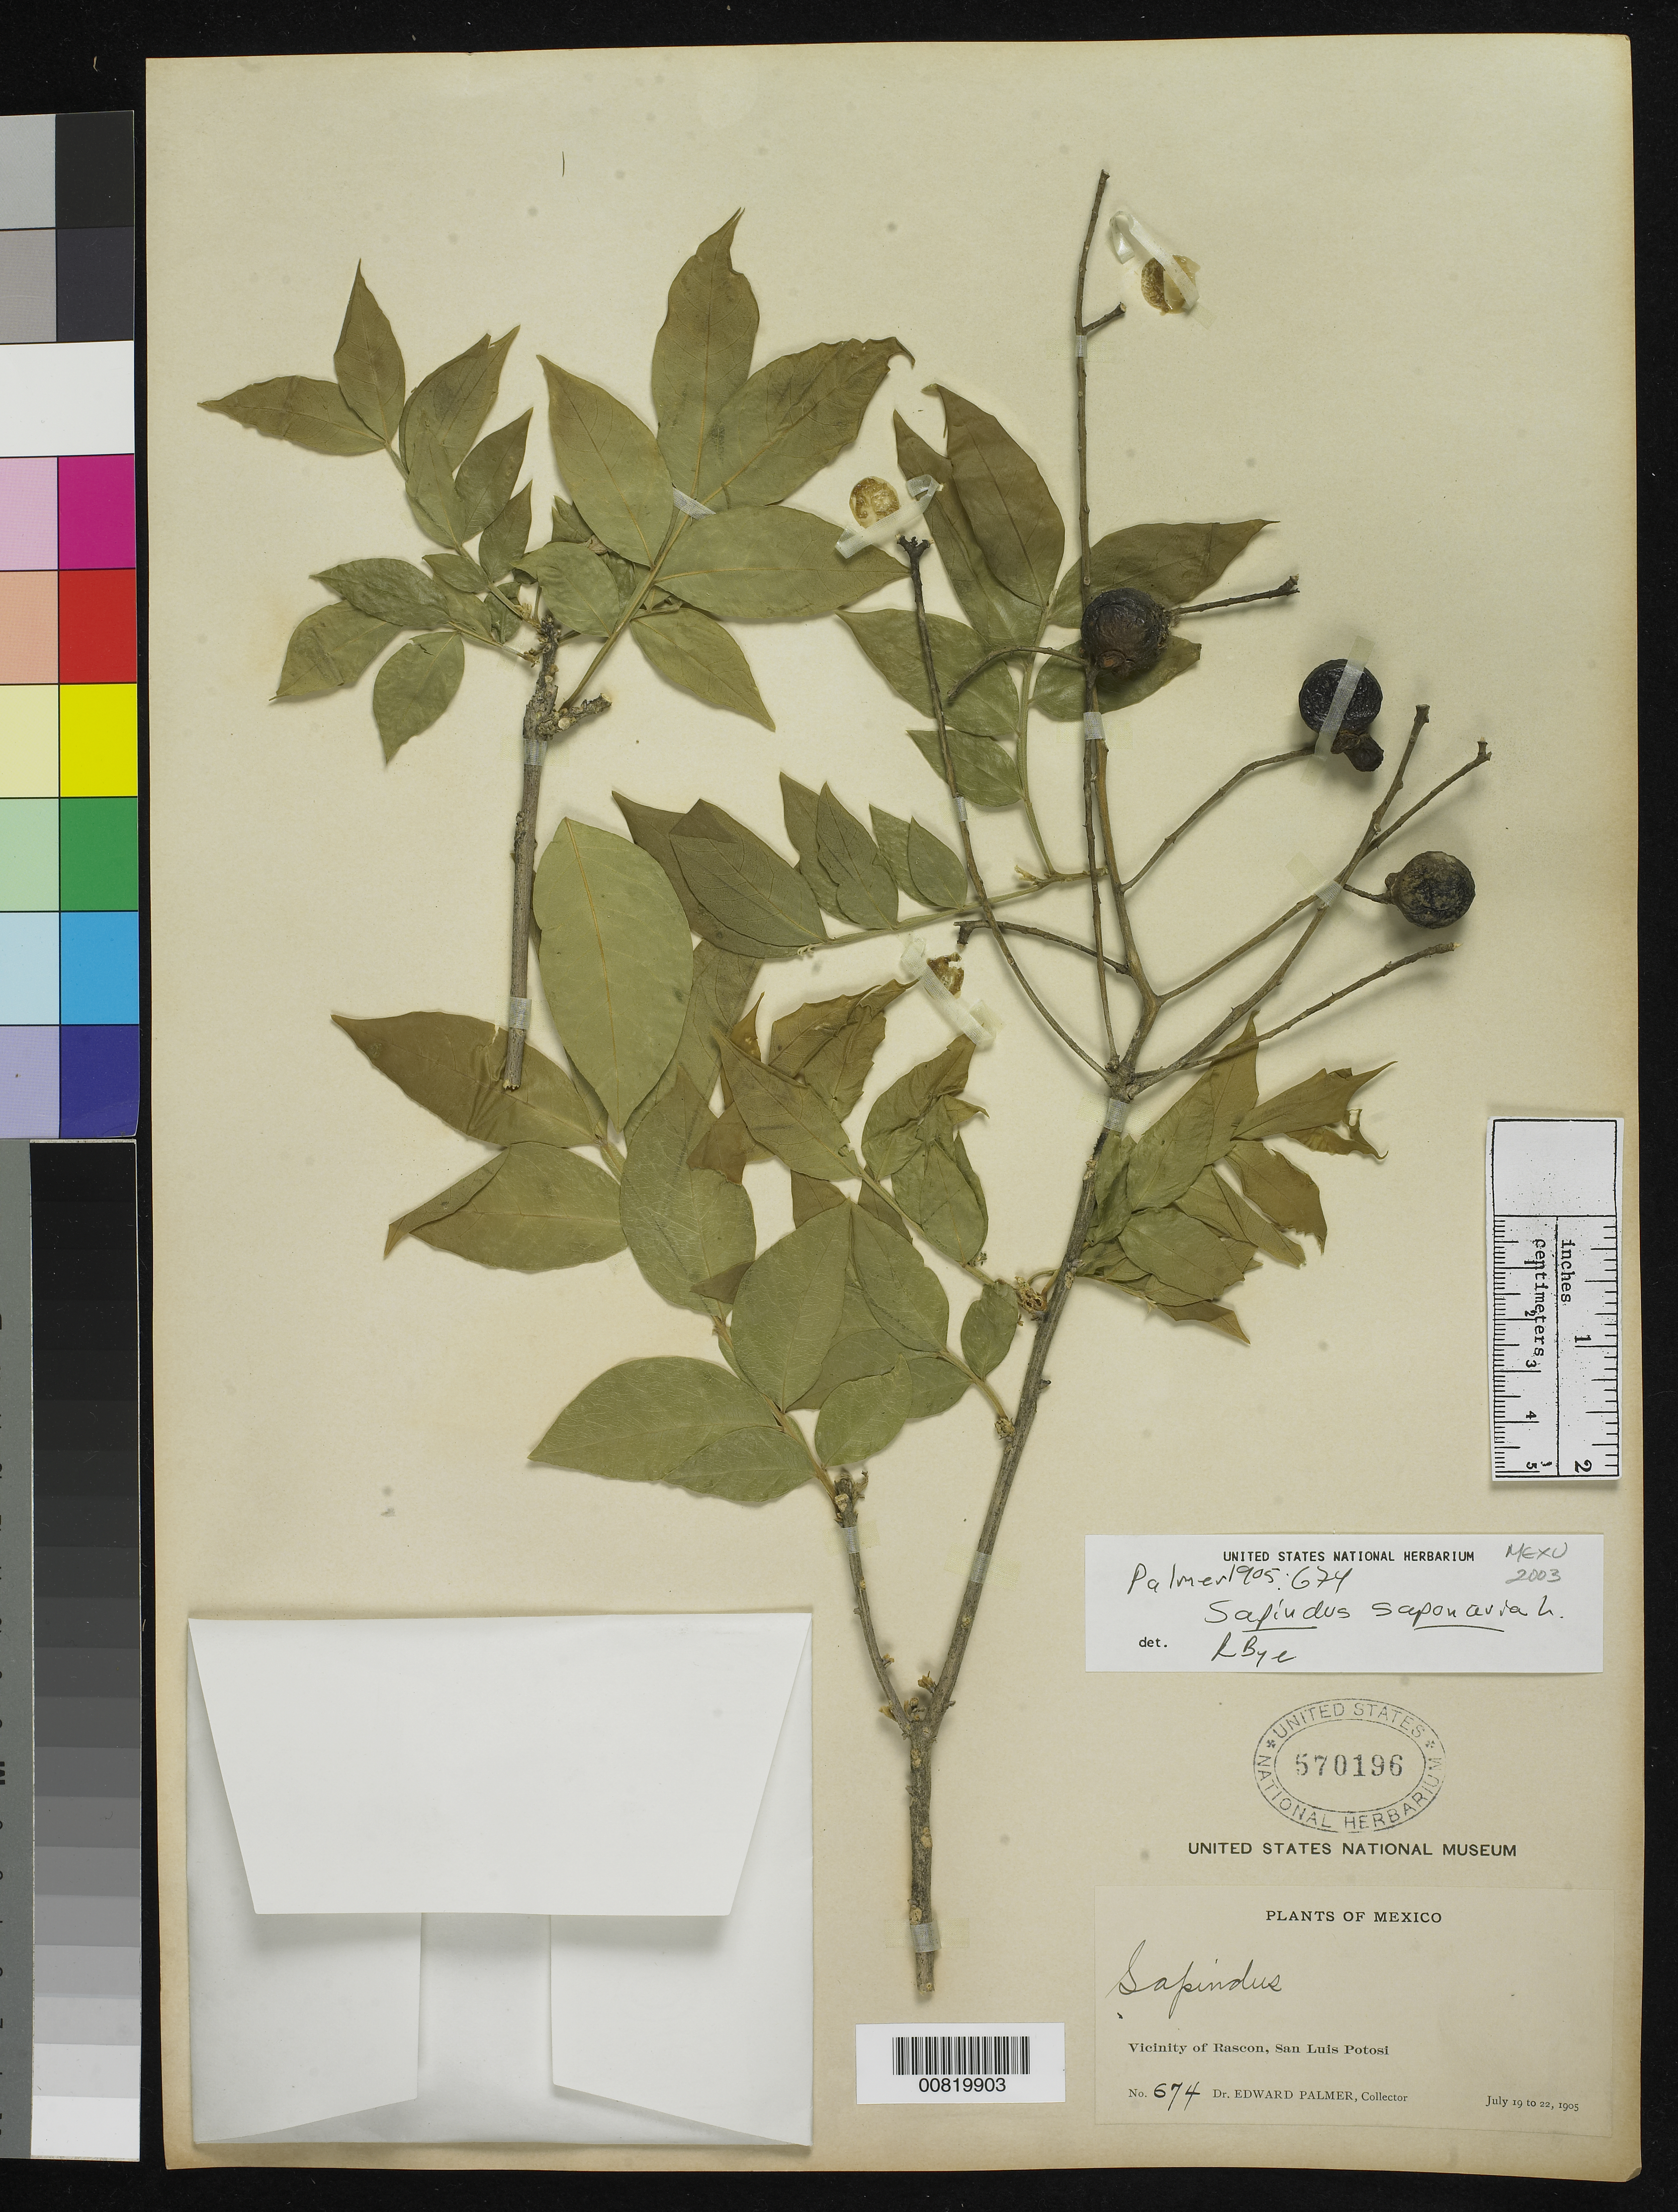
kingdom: Plantae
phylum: Tracheophyta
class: Magnoliopsida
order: Sapindales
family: Sapindaceae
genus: Sapindus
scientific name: Sapindus saponaria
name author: L.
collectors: E. Palmer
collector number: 674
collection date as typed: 19 Jul 1905 to 22 Jul 1905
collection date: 1905-07-19/1905-07-22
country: Mexico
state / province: San Luis Potosí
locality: Vicinity of Rascón, San Luis Potosí.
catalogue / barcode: US 570196